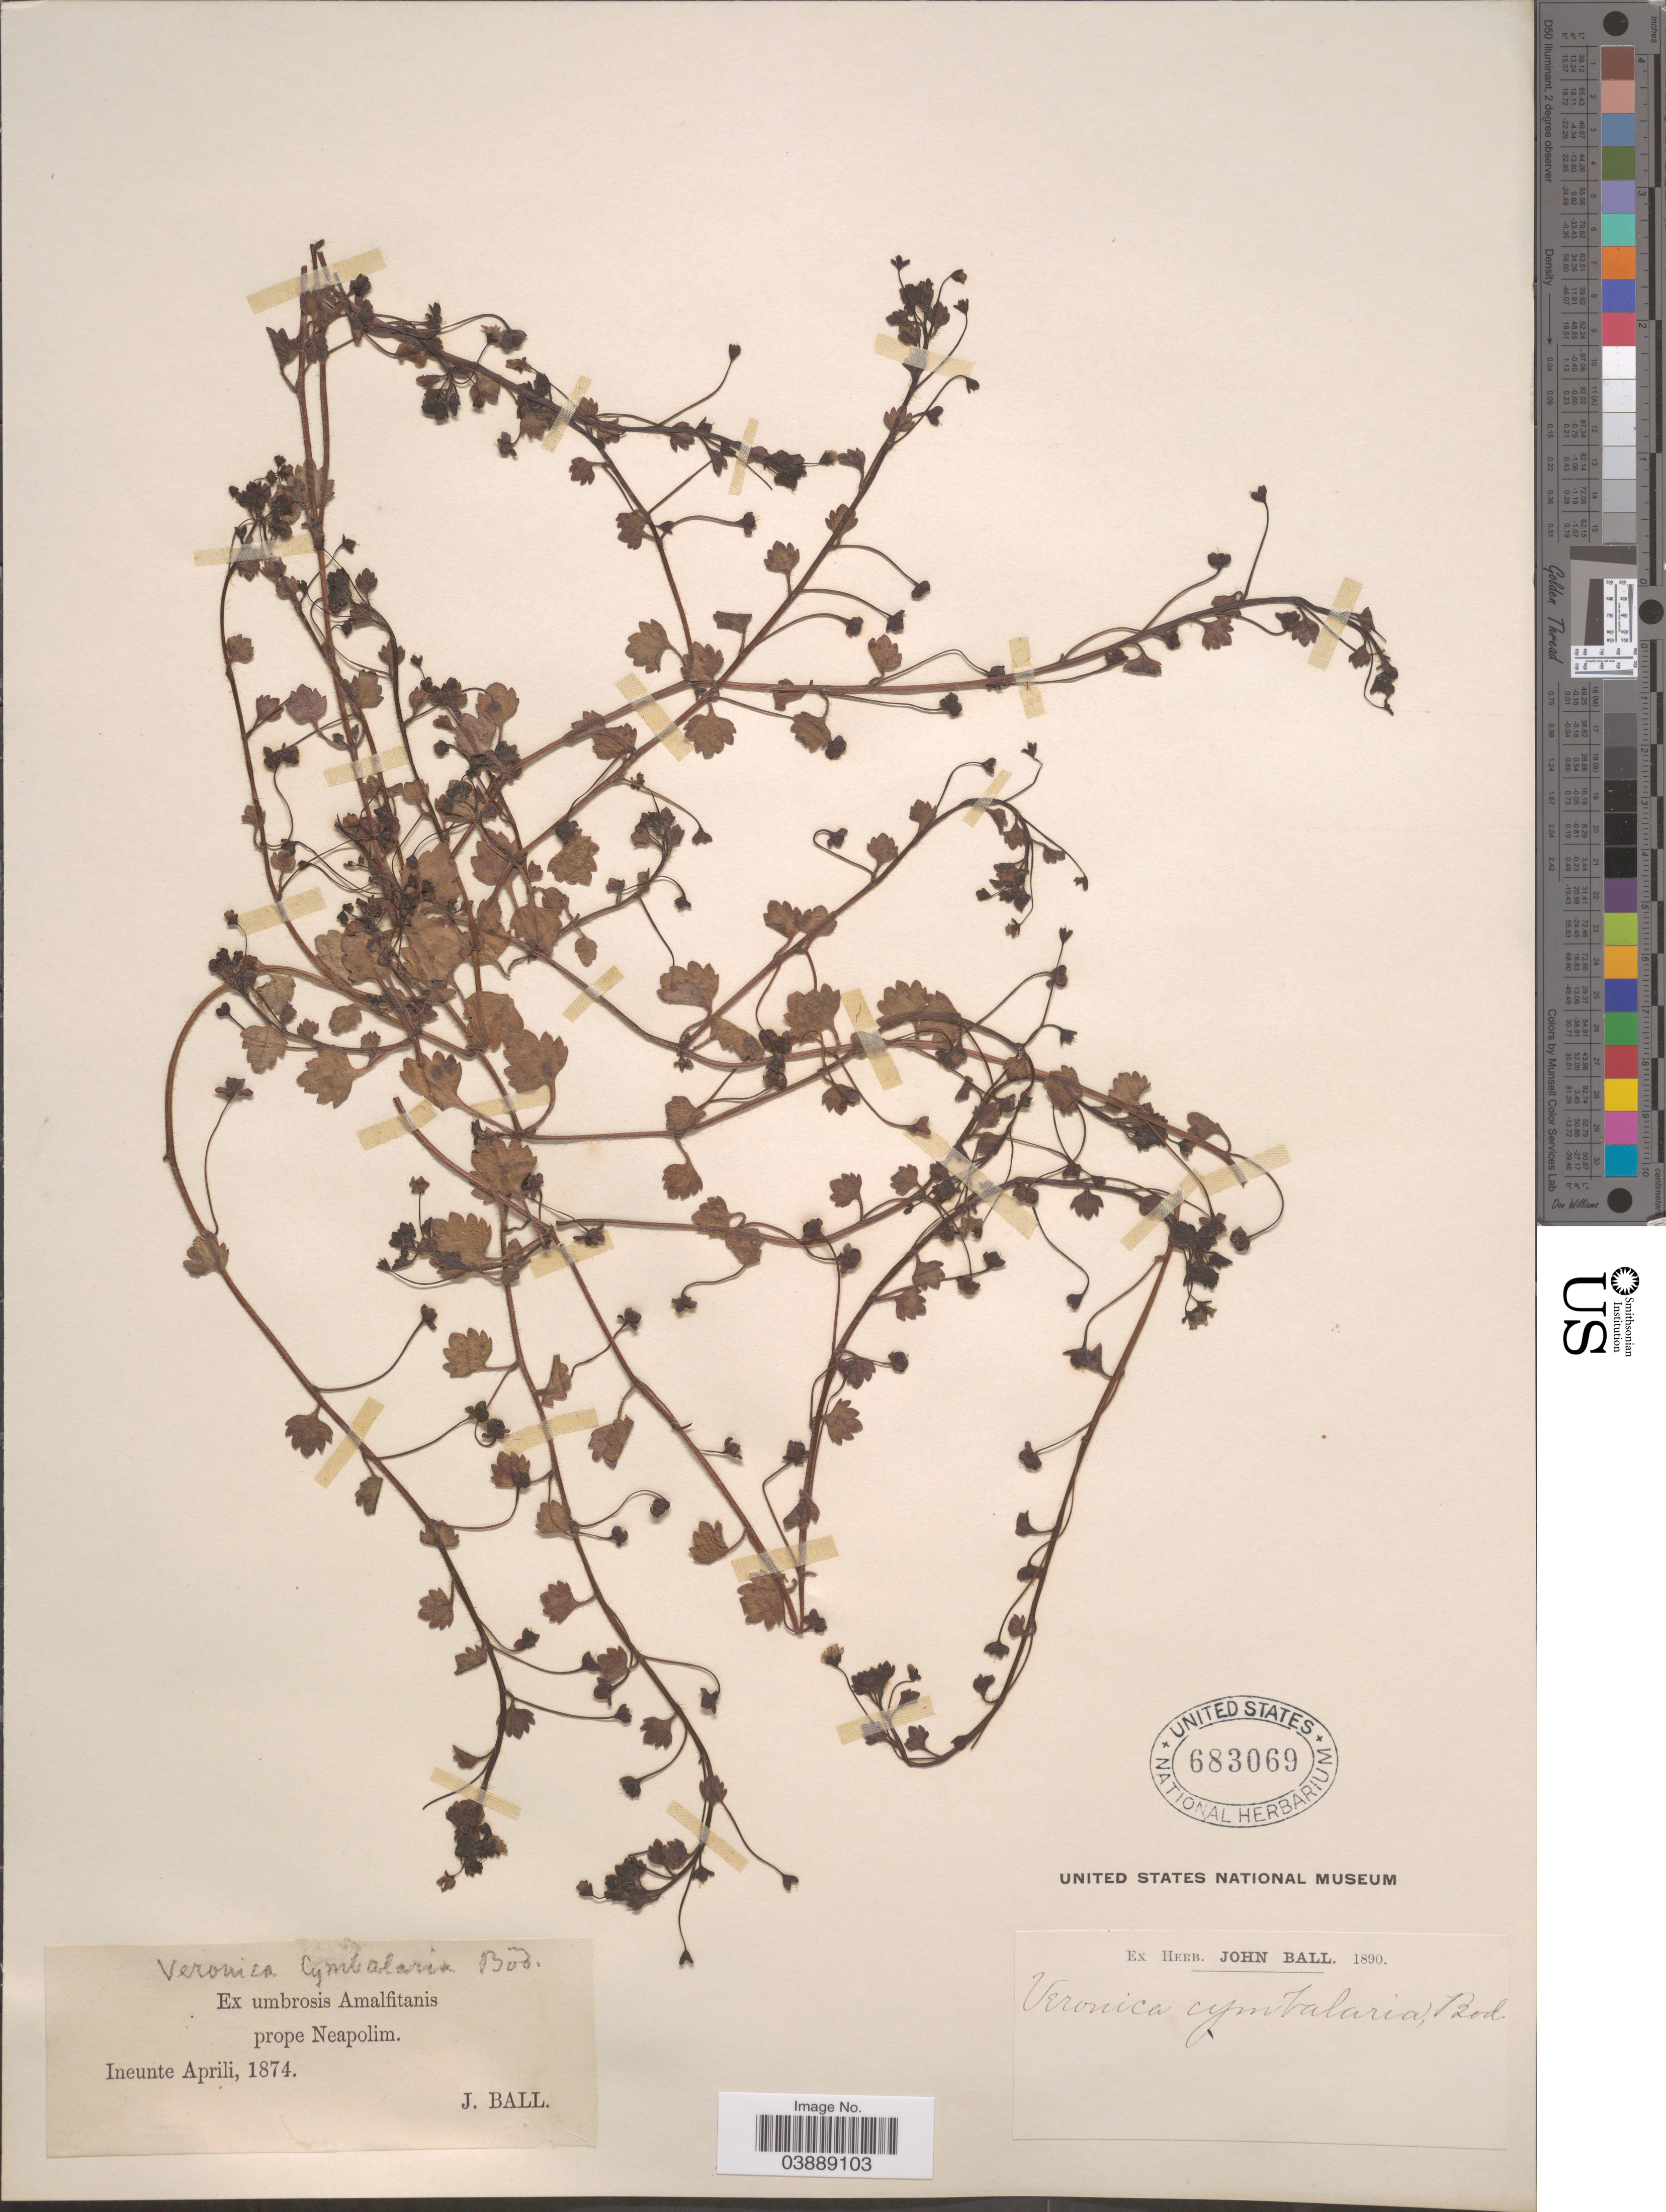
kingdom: Plantae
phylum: Tracheophyta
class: Magnoliopsida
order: Lamiales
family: Plantaginaceae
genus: Veronica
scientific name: Veronica cymbalaria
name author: M. Bodard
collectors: J. Ball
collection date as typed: Ineunte Aprili, 1874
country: Italy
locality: Ex umbrosis Amalfitanis prope Neapolim.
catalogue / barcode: US 683069